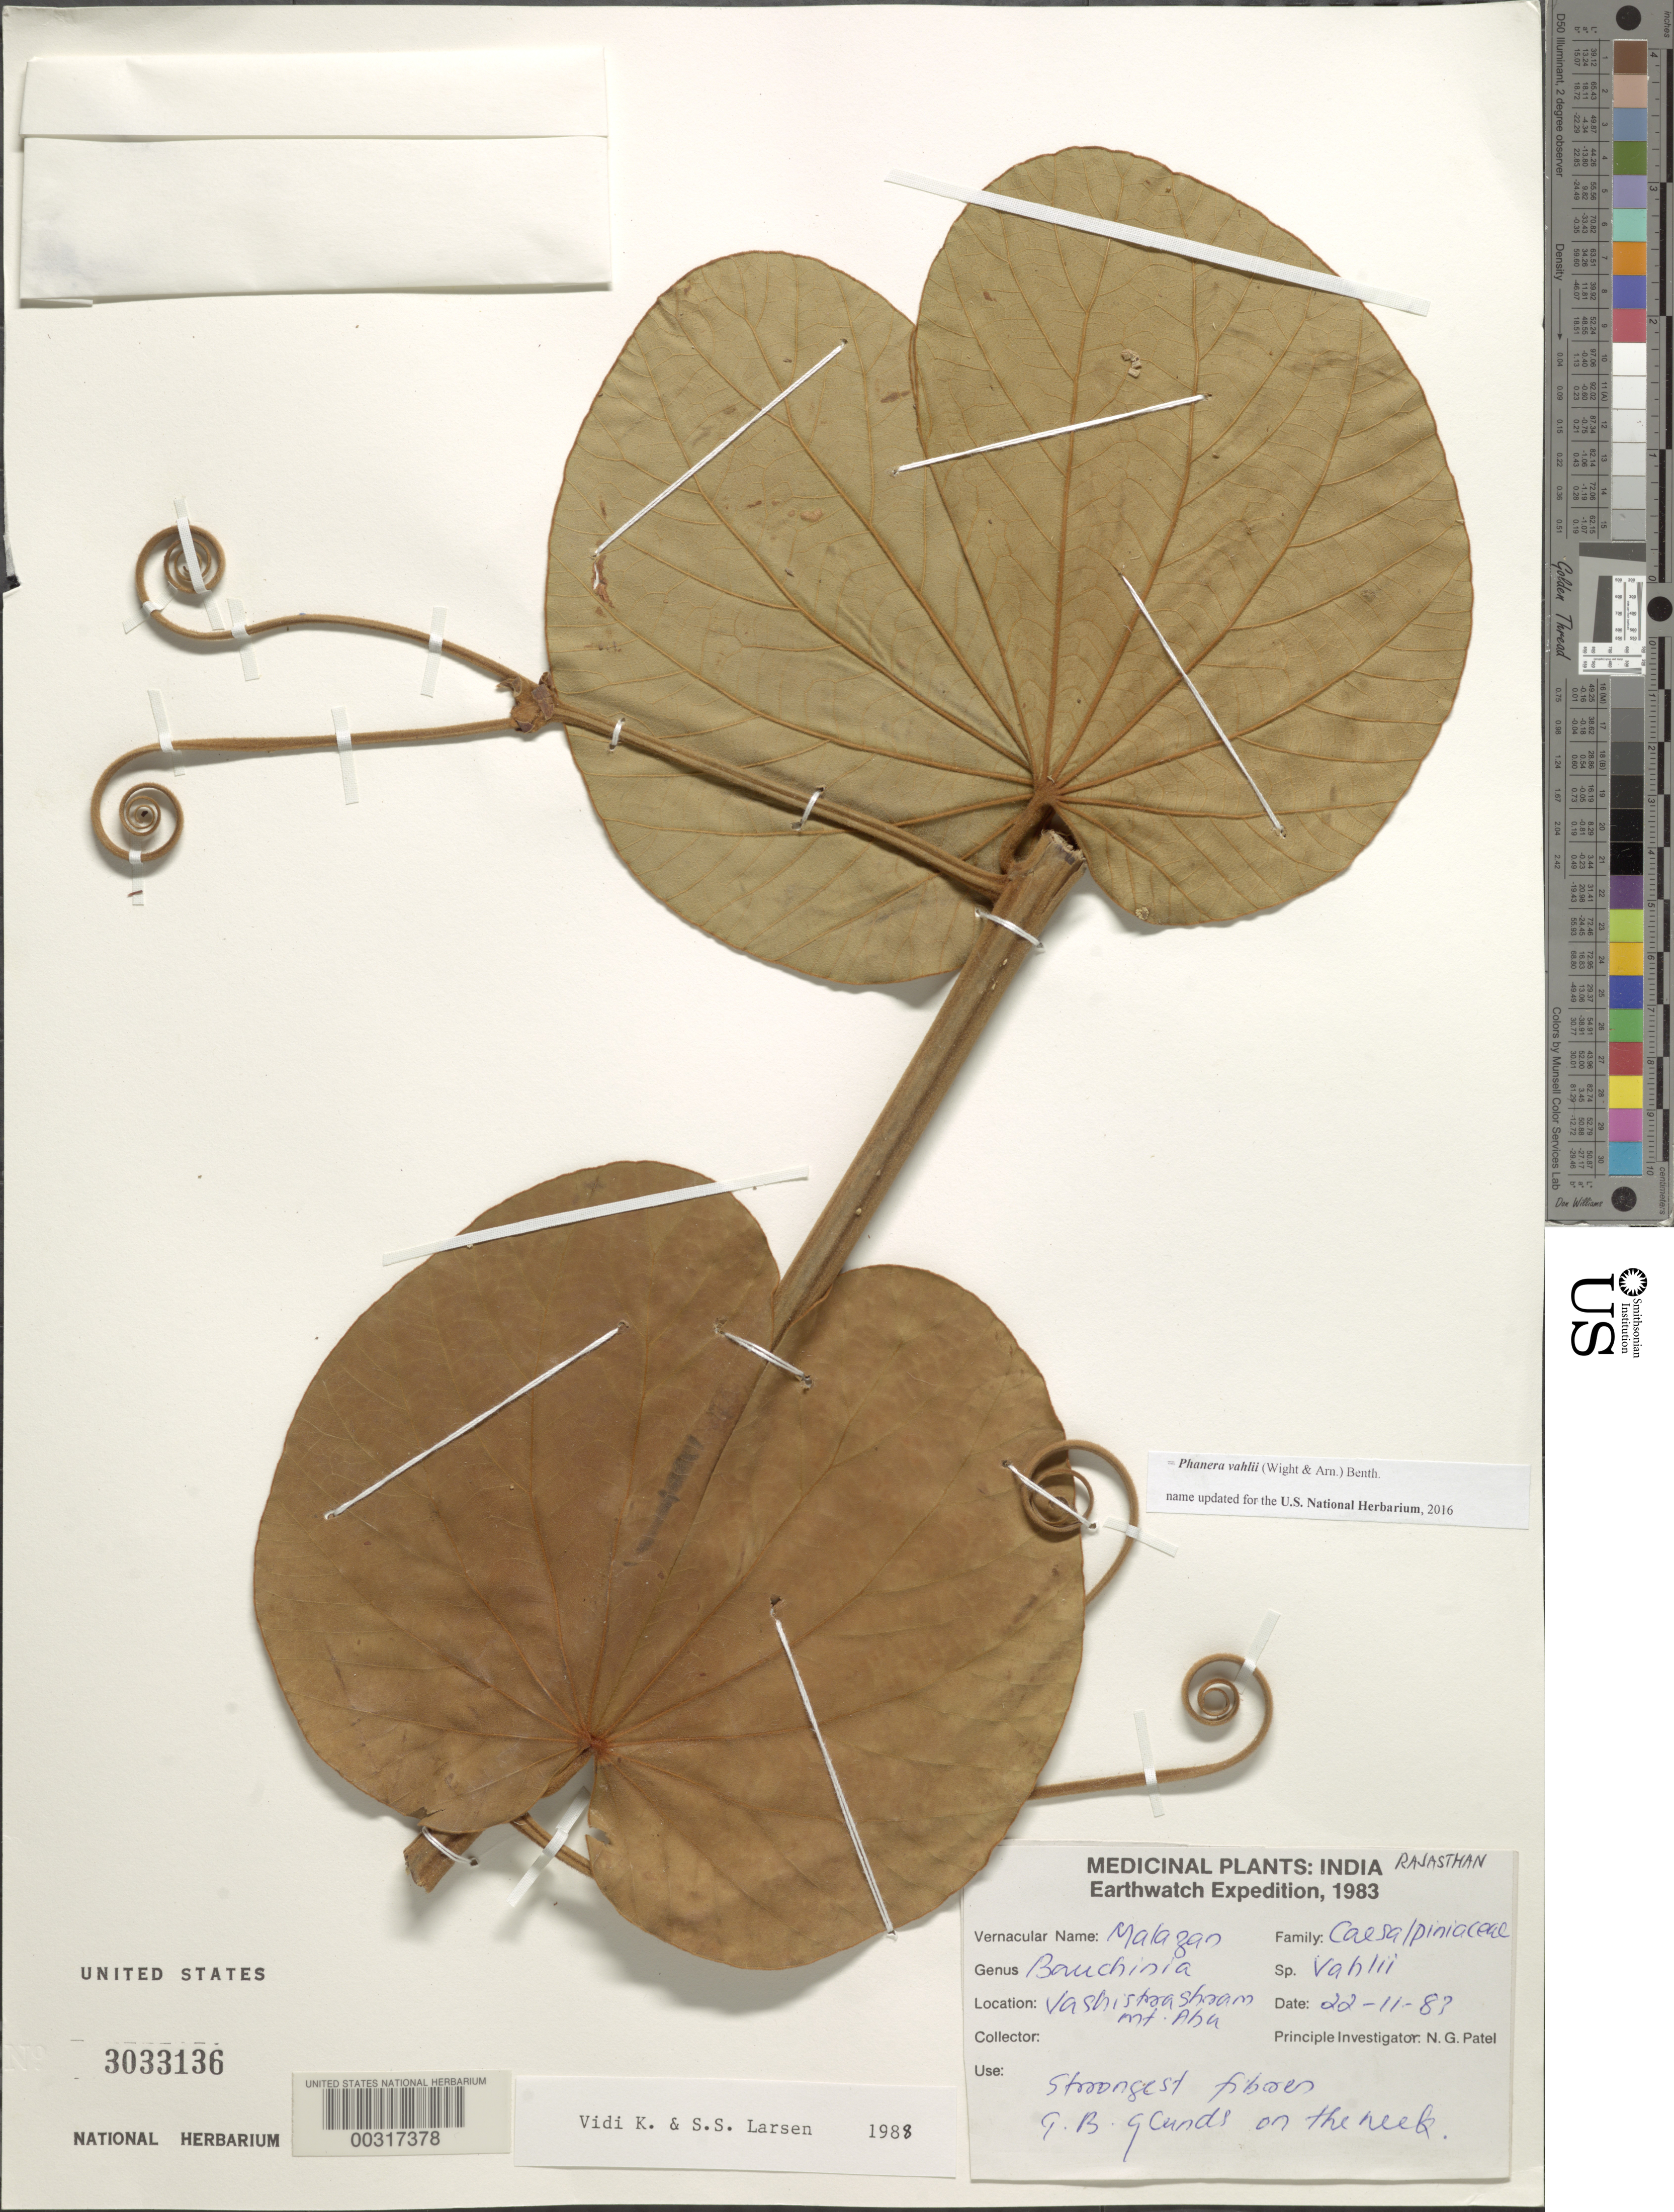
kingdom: Plantae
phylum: Tracheophyta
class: Magnoliopsida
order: Fabales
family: Fabaceae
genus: Phanera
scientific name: Phanera vahlii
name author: (Wight & Arn.) Benth.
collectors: N. Patel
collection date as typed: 22 Nov 1983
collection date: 1983-11-22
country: India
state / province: Rajasthan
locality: Vashistrasham, mt. aba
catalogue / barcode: US 3033136